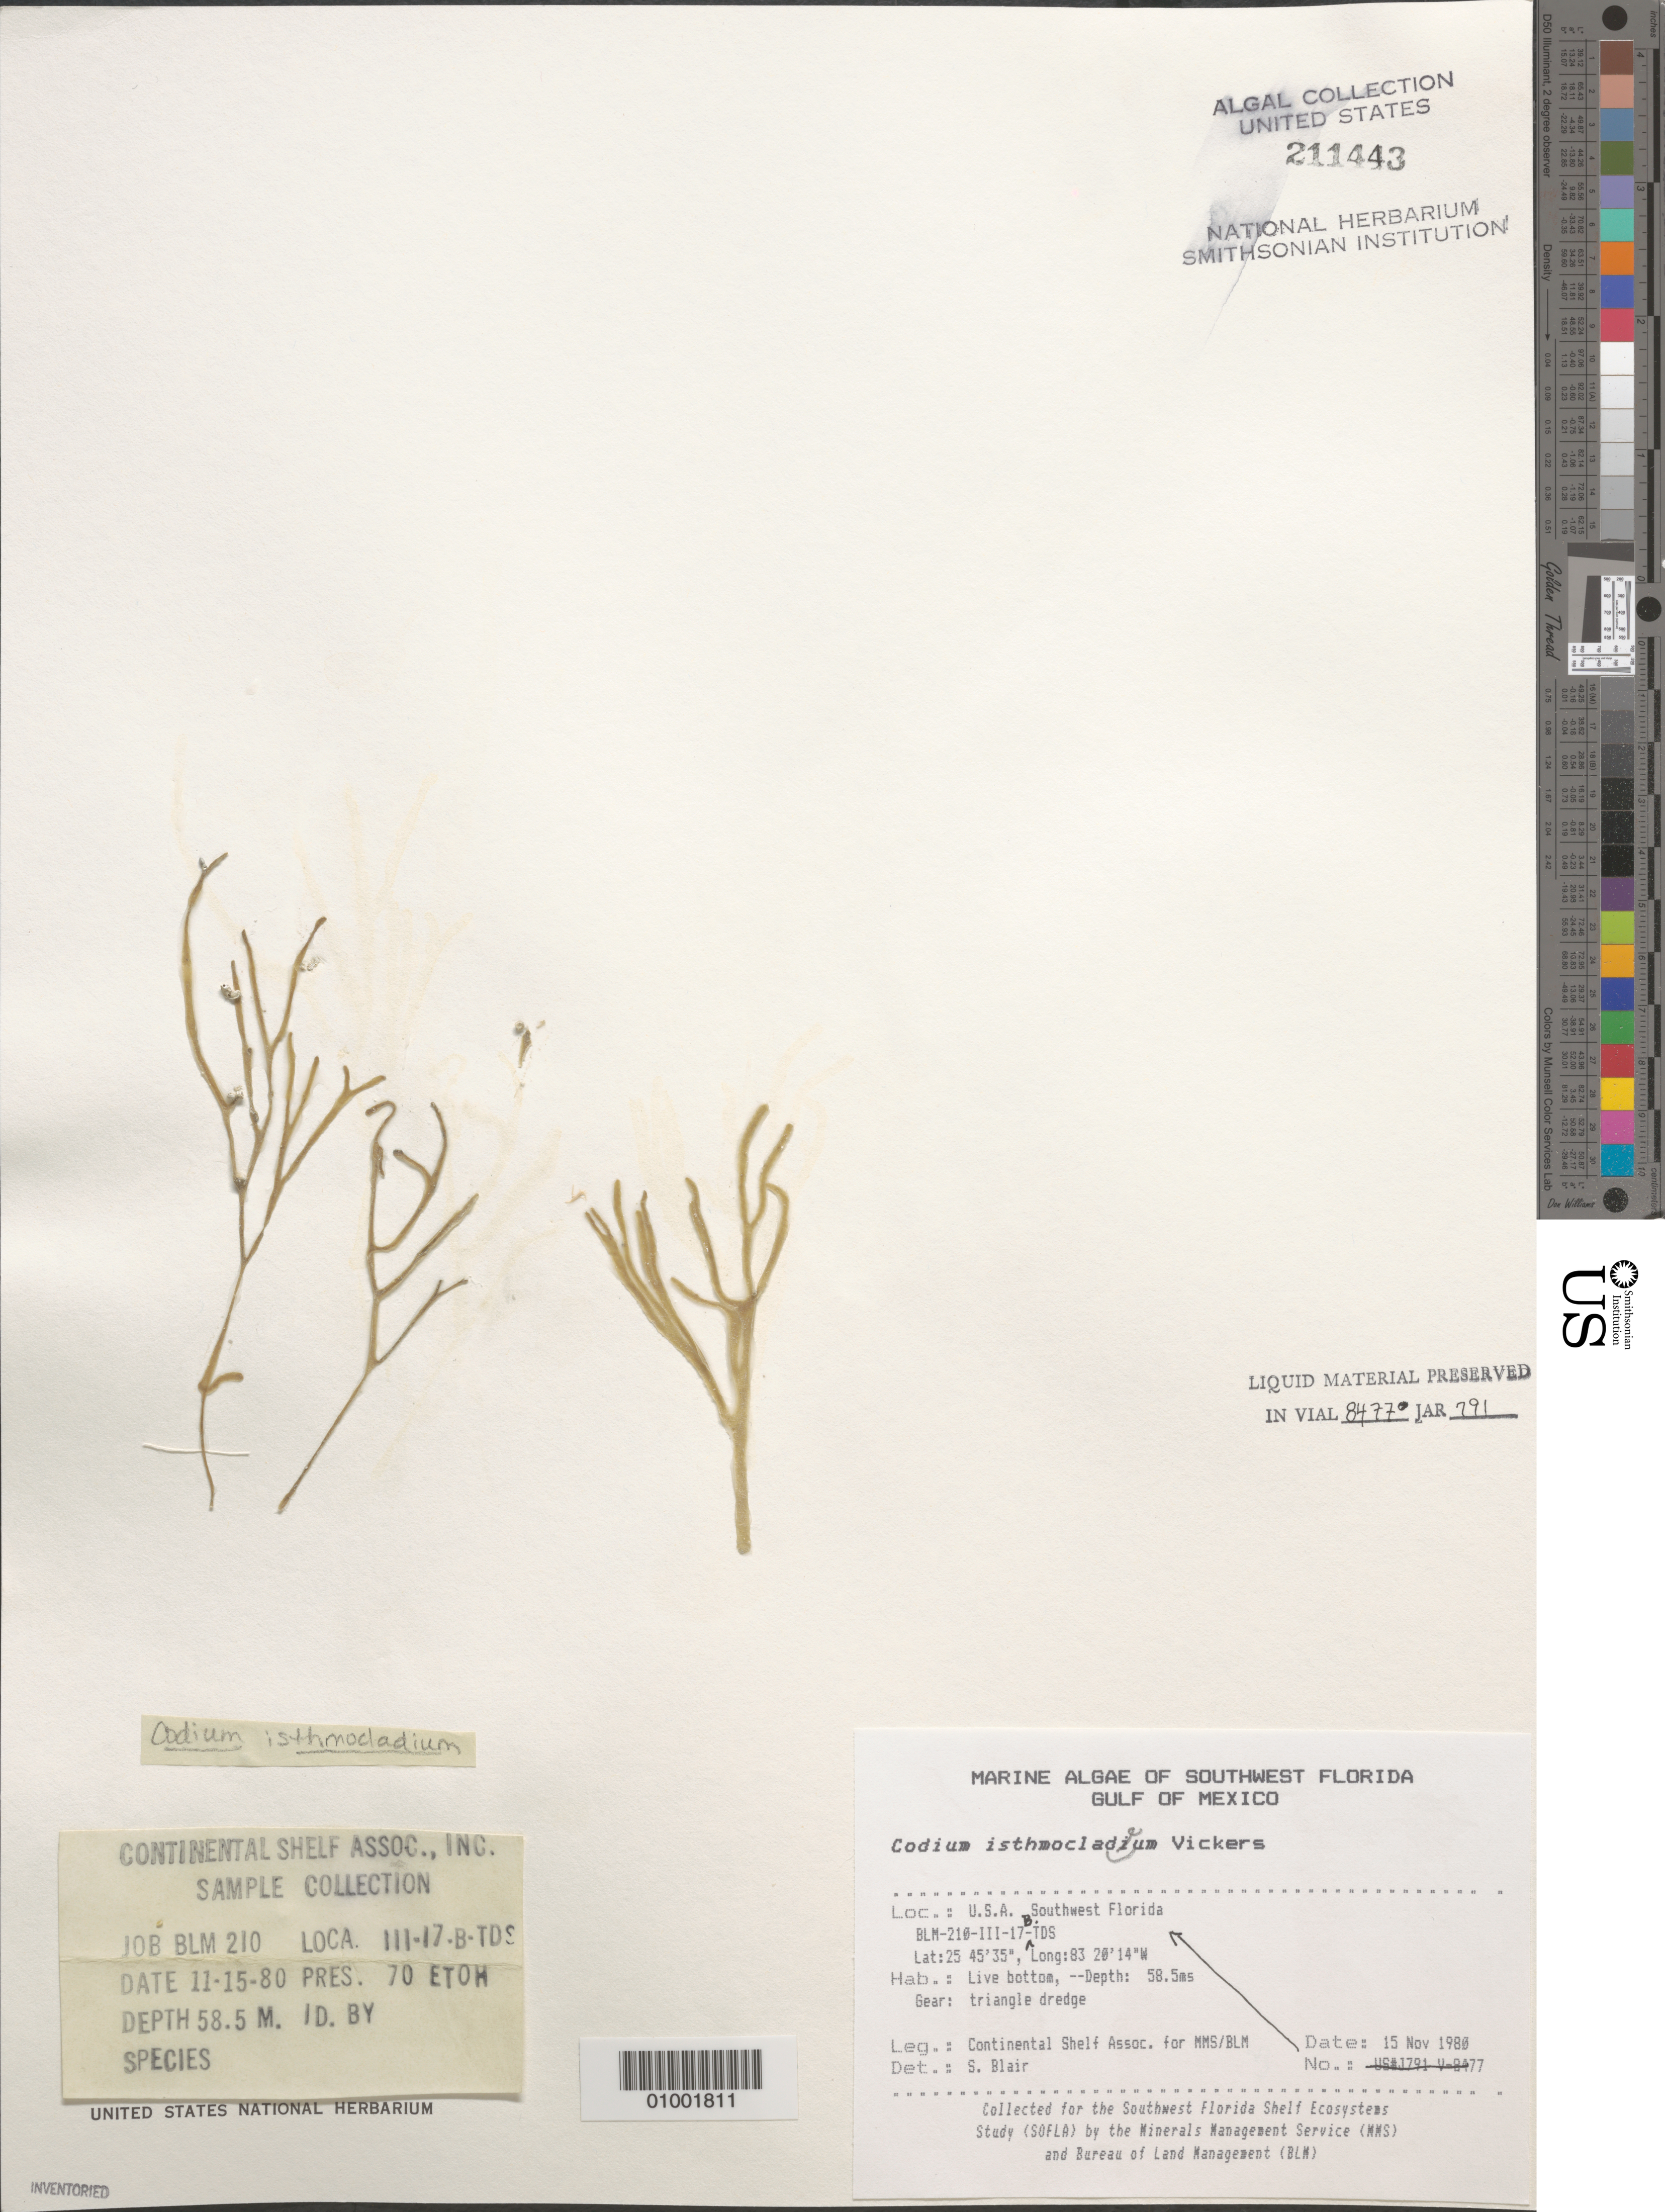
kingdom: Plantae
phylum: Chlorophyta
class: Ulvophyceae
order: Bryopsidales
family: Codiaceae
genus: Codium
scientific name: Codium isthmocladum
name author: Vickers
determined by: Blair, S. M.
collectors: Continental Shelf Associates for the MMS/BLM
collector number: BLM-210-III-17-B-TDS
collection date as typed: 15 Nov 1980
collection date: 1980-11-15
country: United States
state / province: Florida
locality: Gulf of Mexico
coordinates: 25 45'35"N, 83 20'14"W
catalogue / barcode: US 211443